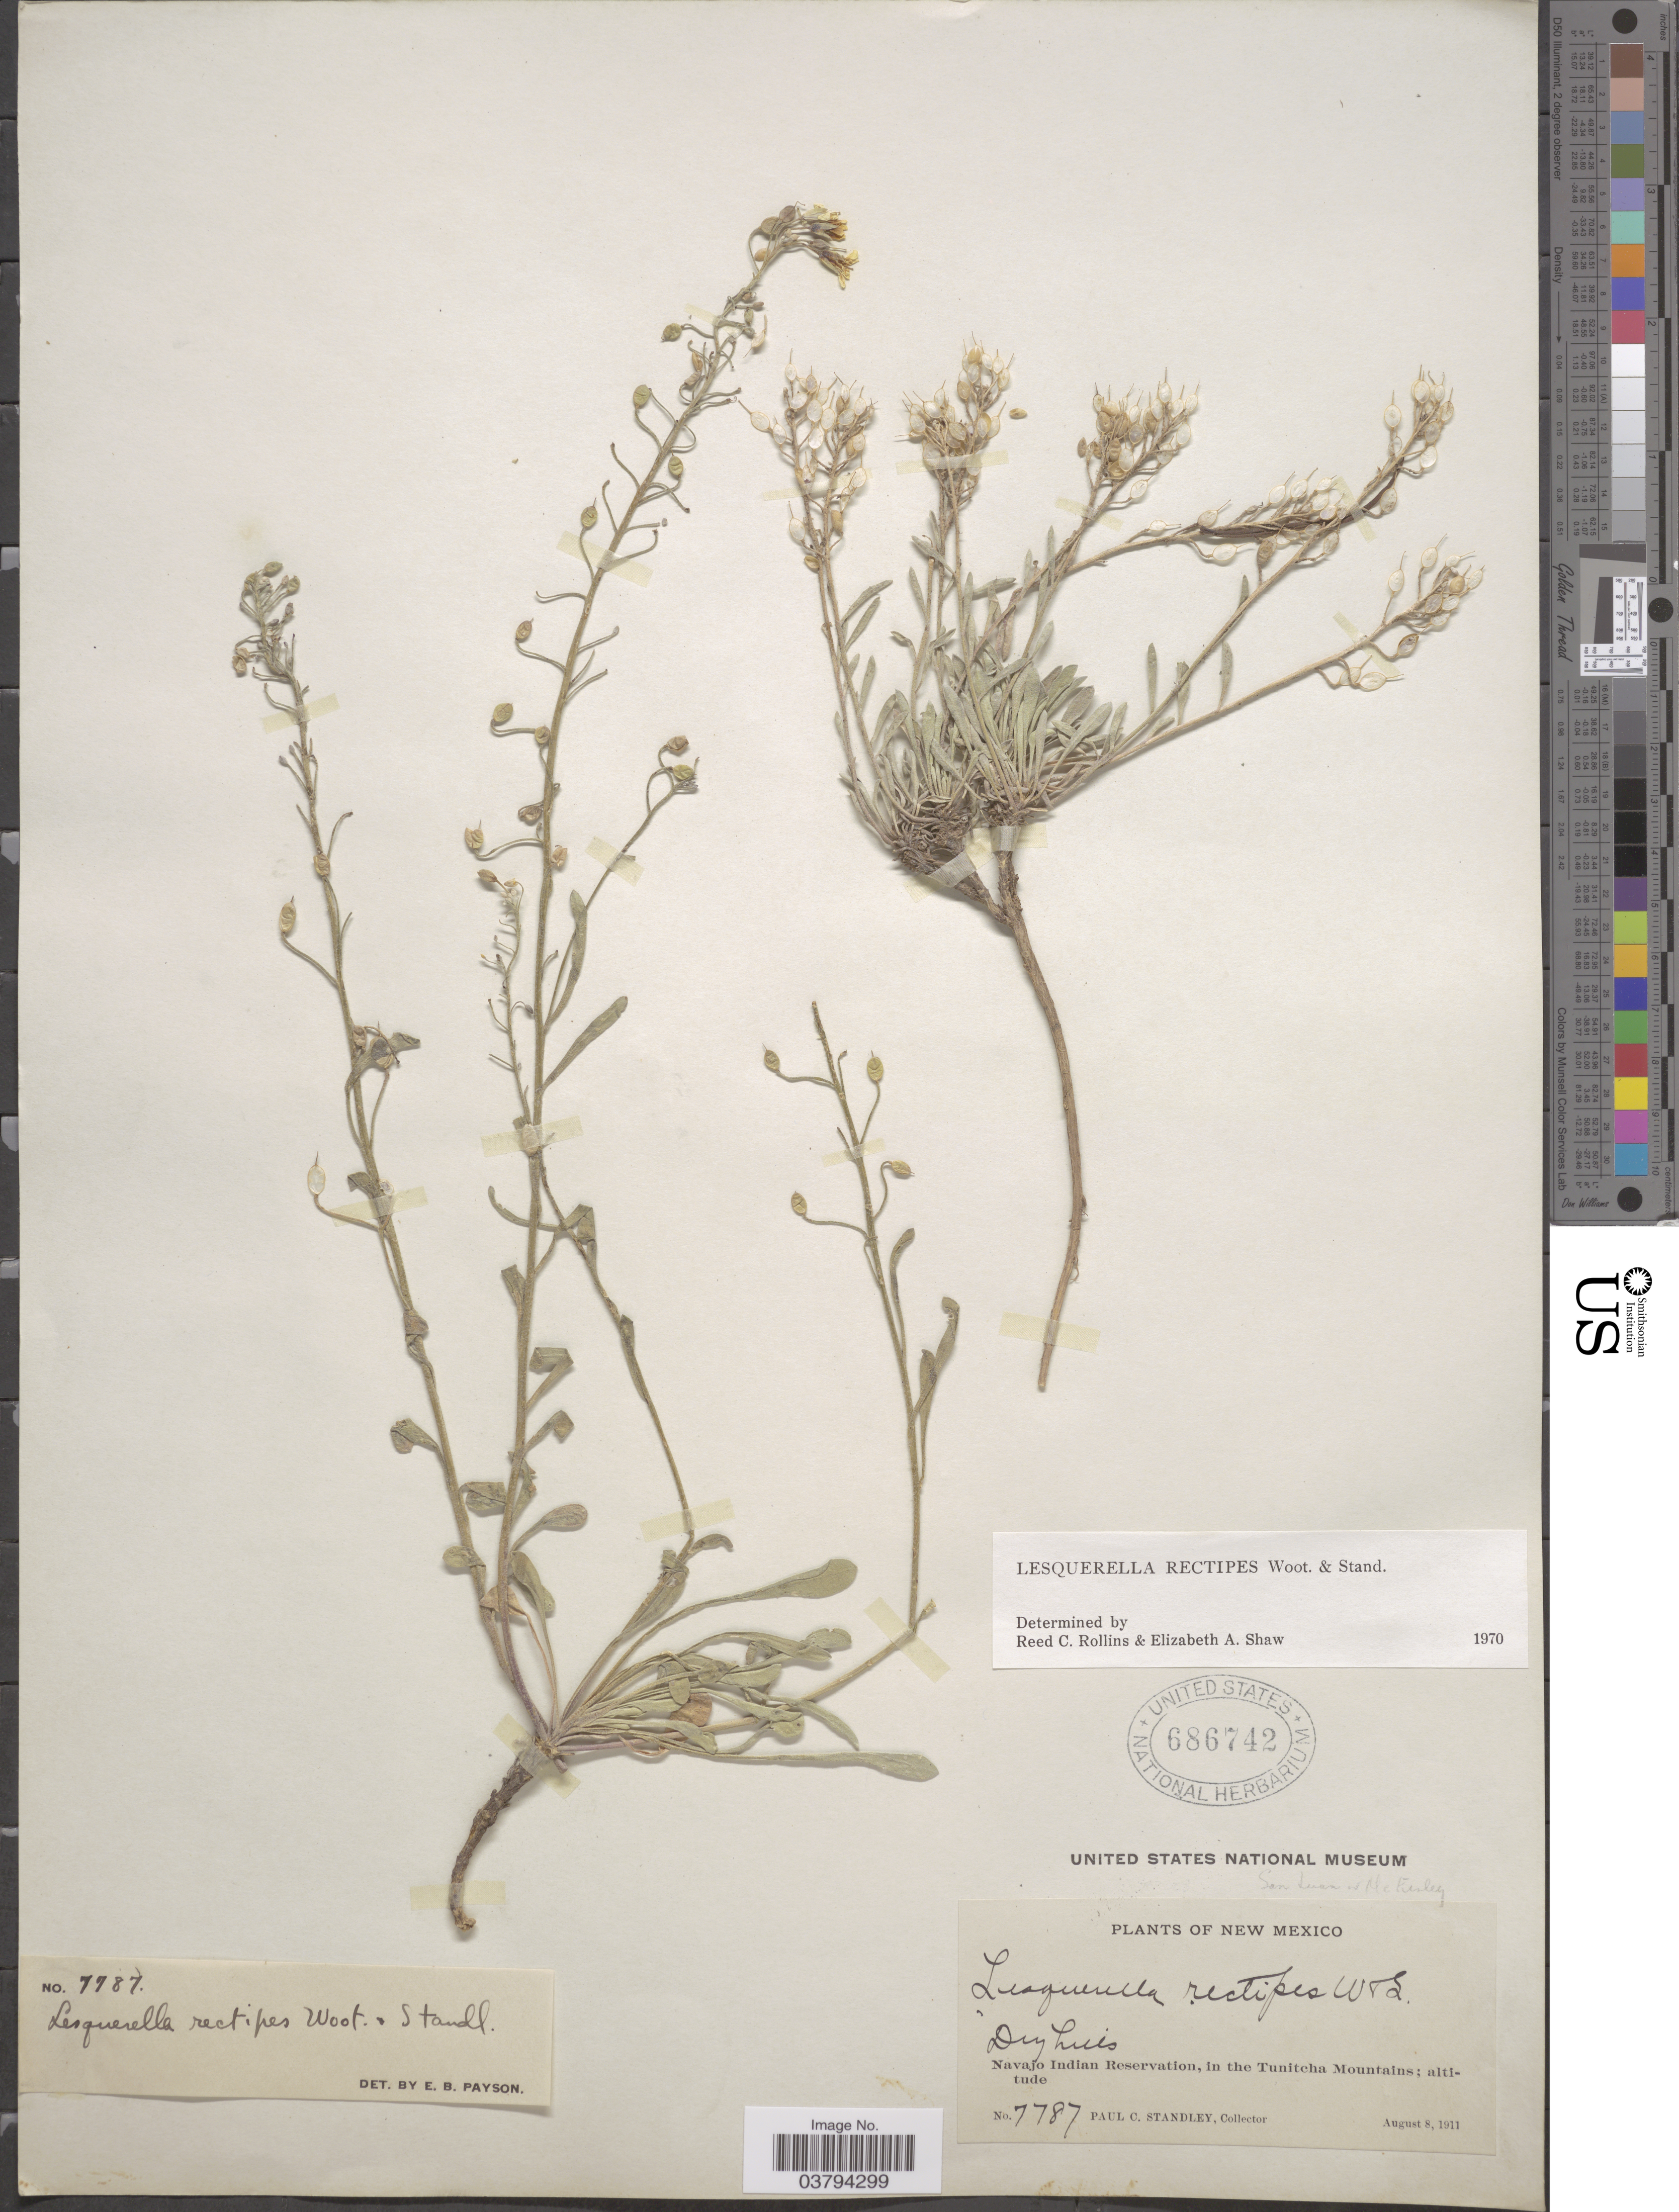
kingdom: Plantae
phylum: Tracheophyta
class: Magnoliopsida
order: Brassicales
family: Brassicaceae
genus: Lesquerella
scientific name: Lesquerella rectipes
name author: Wooton & Standl.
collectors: P. C. Standley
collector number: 7787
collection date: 1911-08-08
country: United States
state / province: New Mexico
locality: San Juan on McKinley. Navajo Indian Reservation, in the Tunitcha Mountains.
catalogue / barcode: US 686742